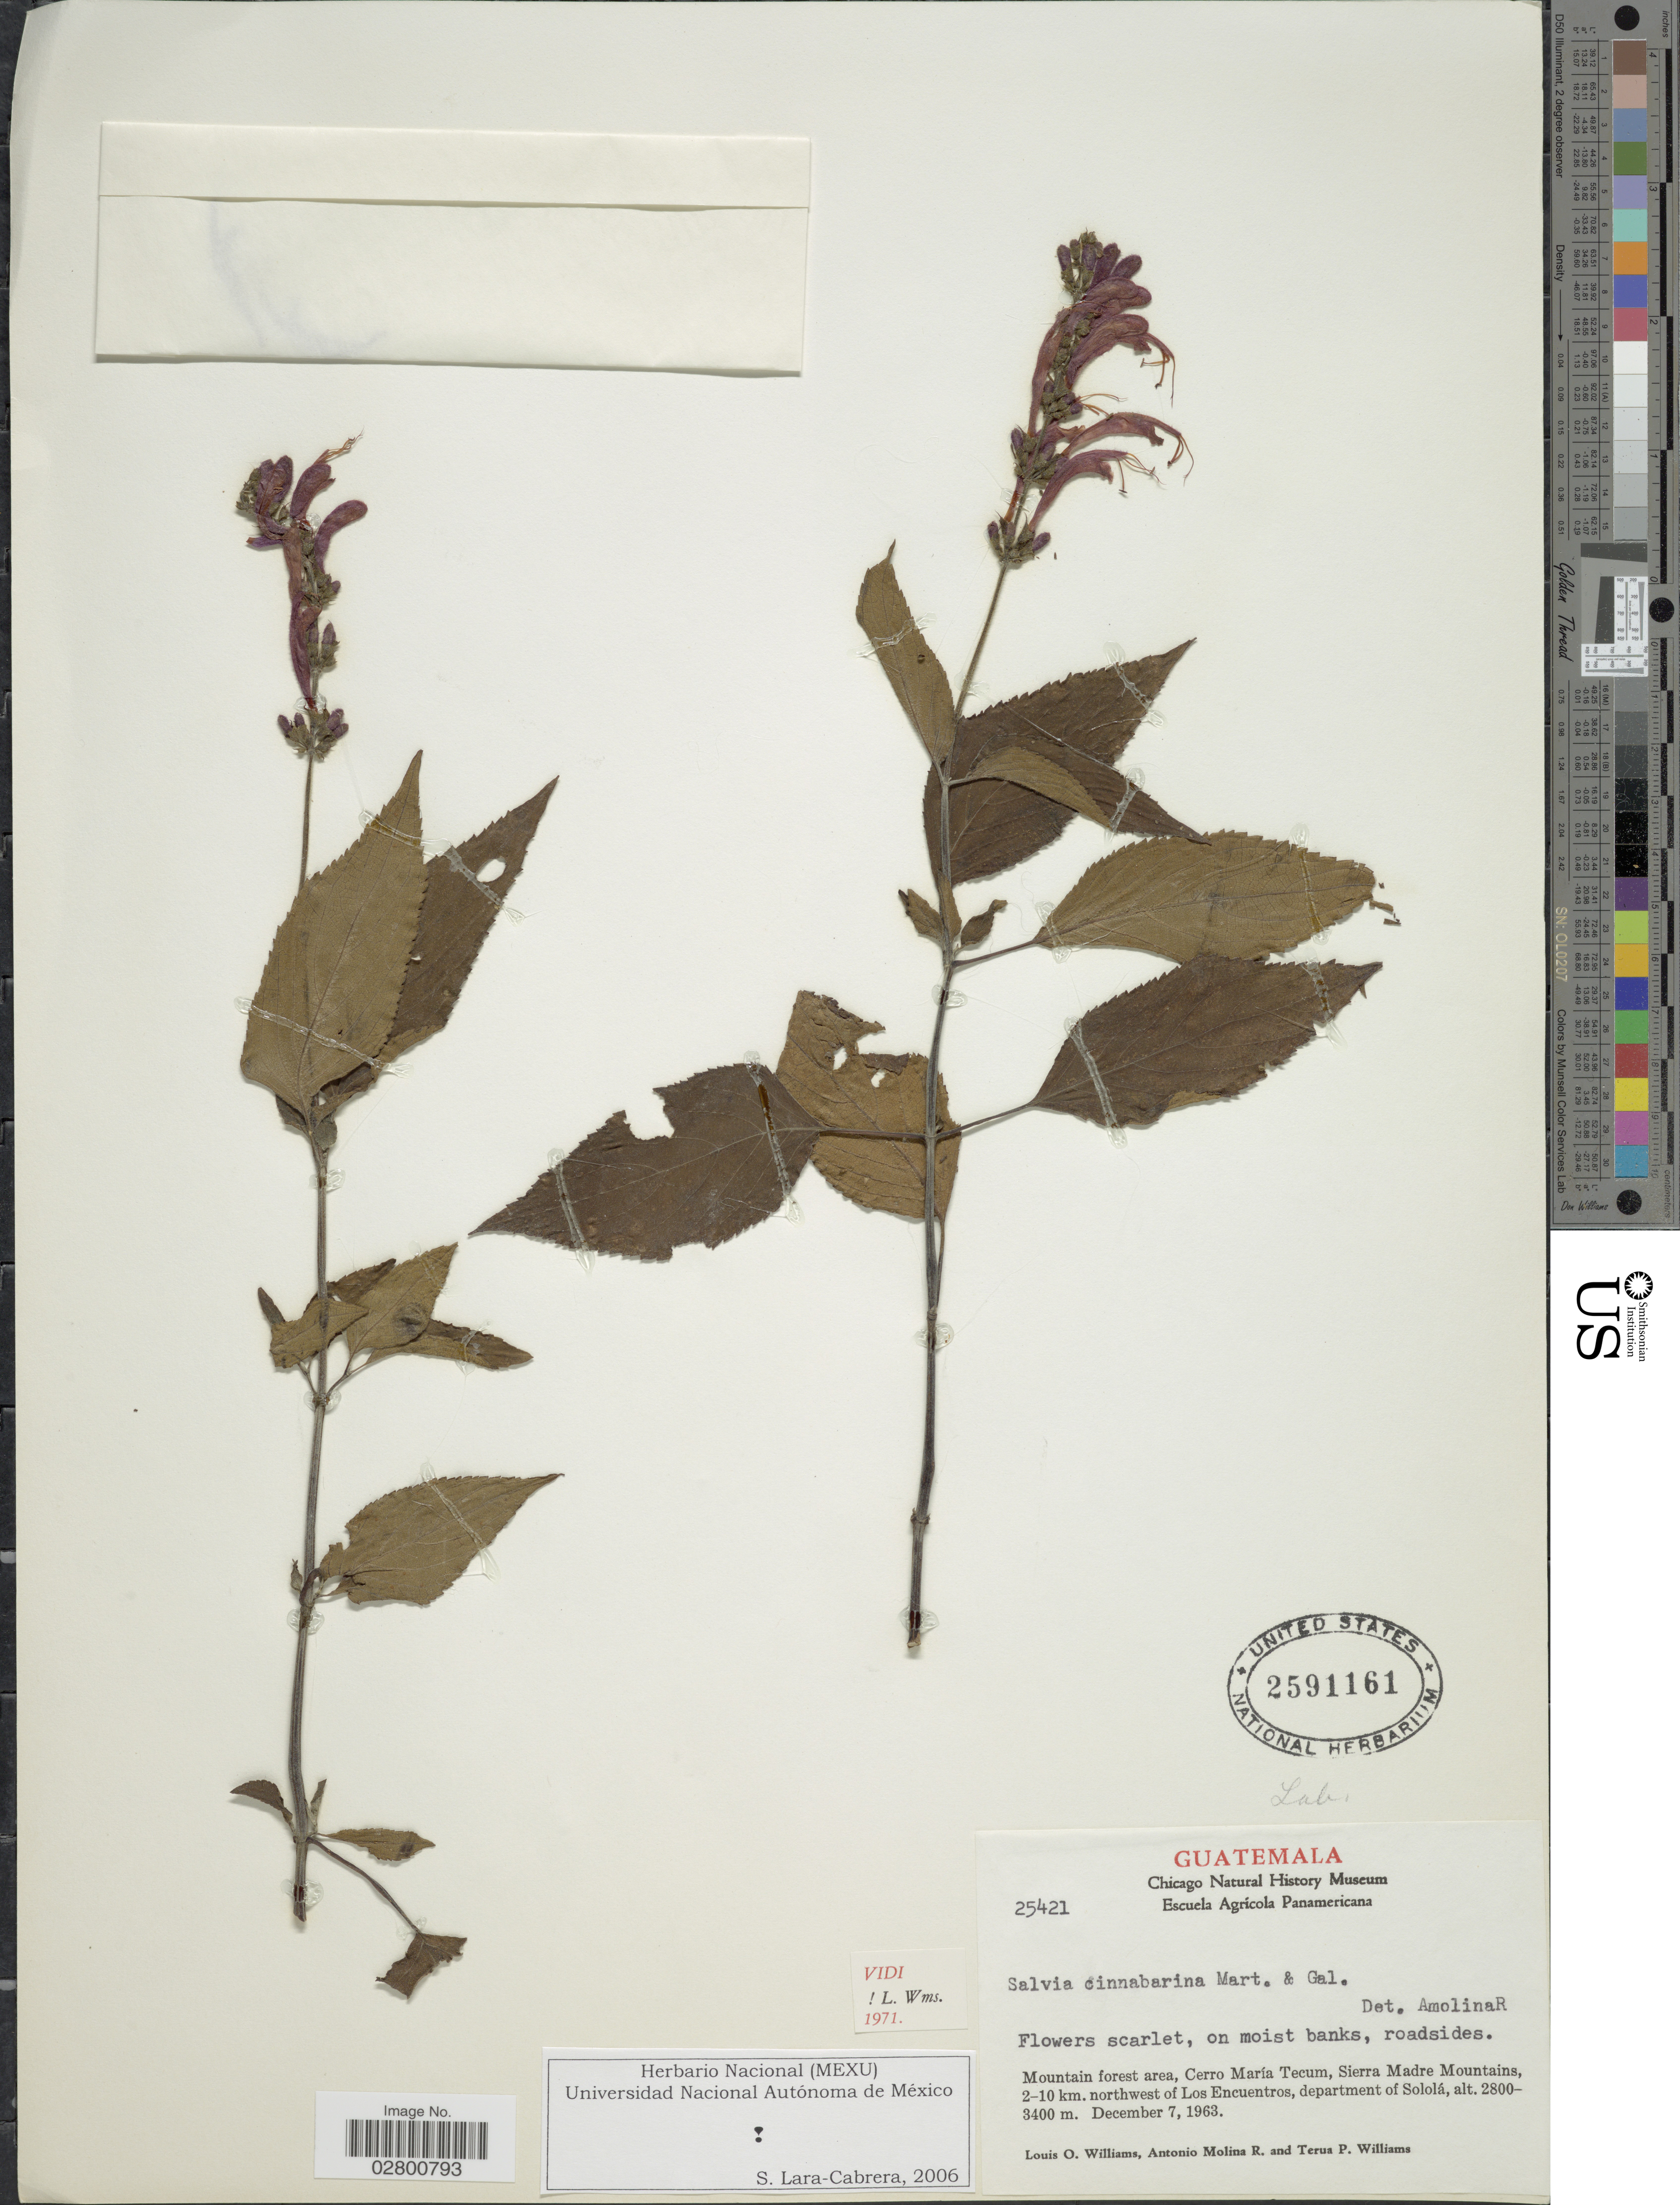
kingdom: Plantae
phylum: Tracheophyta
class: Magnoliopsida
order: Lamiales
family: Lamiaceae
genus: Salvia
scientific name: Salvia cinnabarina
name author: M. Martens & Galeotti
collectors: L. O. Williams, A. Molina R. & T. Williams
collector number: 25421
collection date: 1963-12-07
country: Guatemala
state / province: Sololá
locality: Mountain forest area, Cerro María Tecum, Sierra Madre Mountains, 2-10 km. northwest of Los Encuentros, department Sololá.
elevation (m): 2800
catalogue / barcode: US 2591161